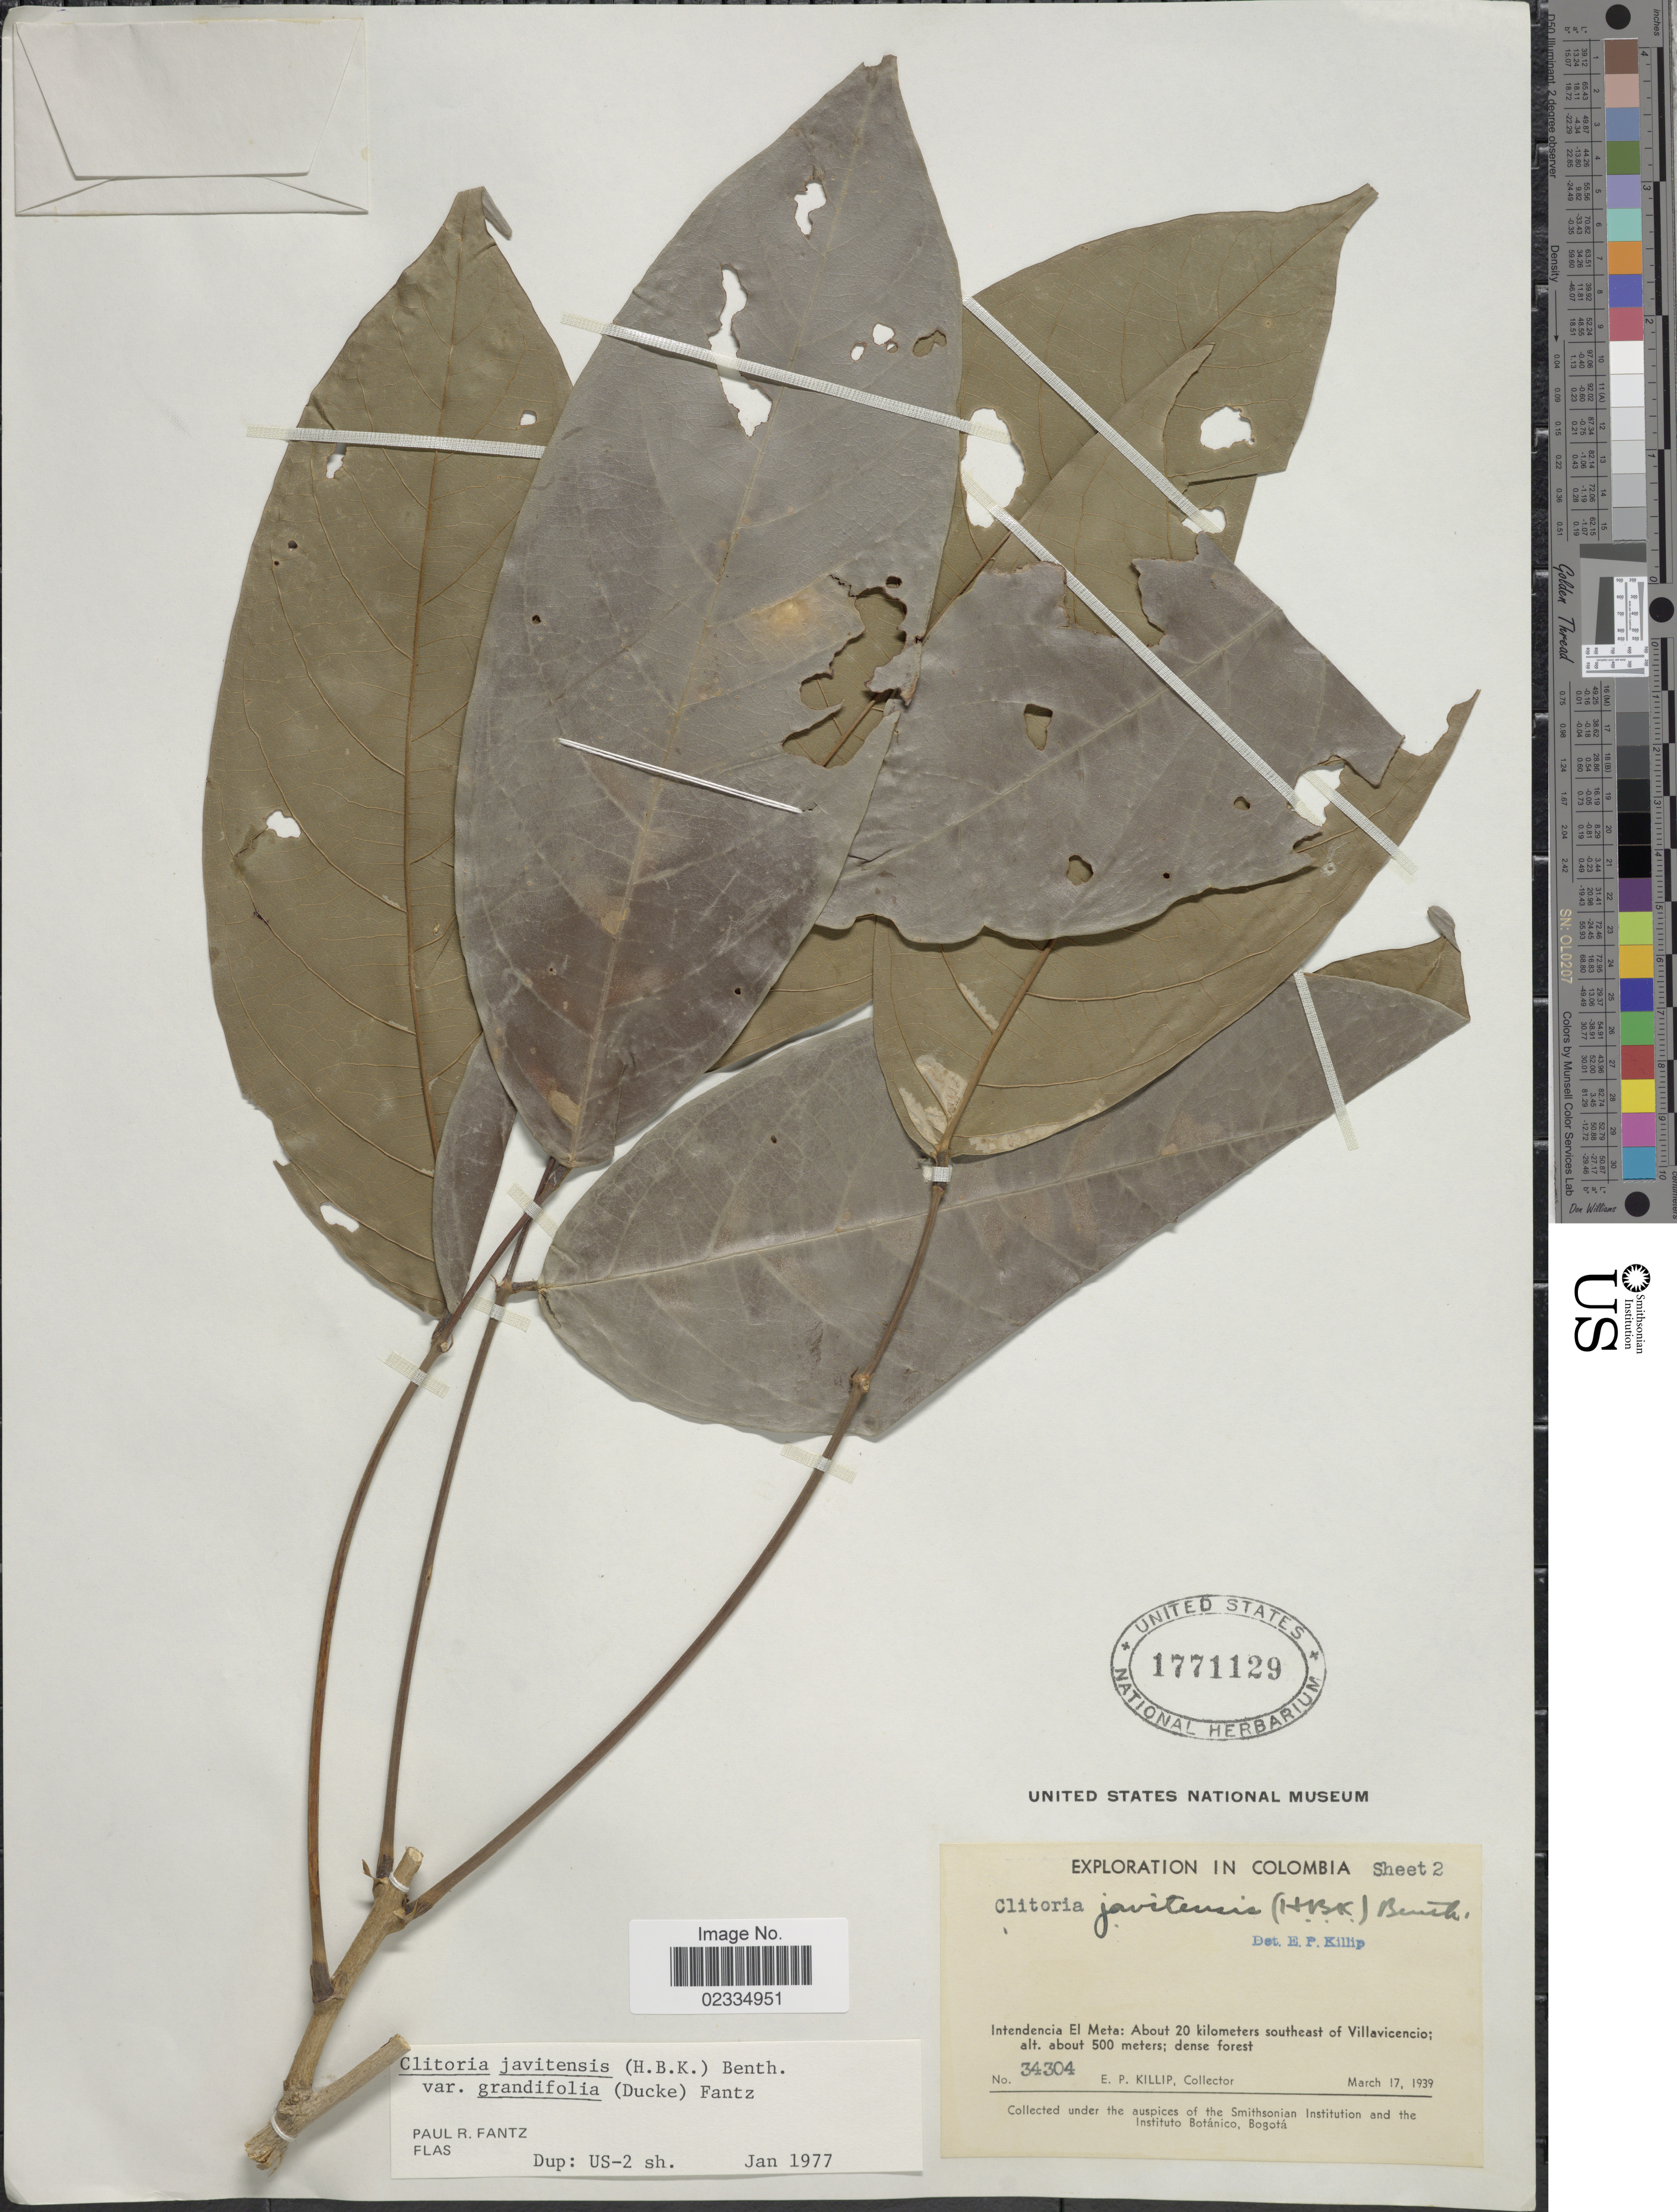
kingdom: Plantae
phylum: Tracheophyta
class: Magnoliopsida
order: Fabales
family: Fabaceae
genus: Clitoria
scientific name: Clitoria javitensis var. longiloba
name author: Fantz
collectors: E. P. Killip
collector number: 34304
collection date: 1939-03-17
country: Colombia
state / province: Meta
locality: About 20 kilometers southeast of Villavicencio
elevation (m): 500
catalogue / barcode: US 1771129